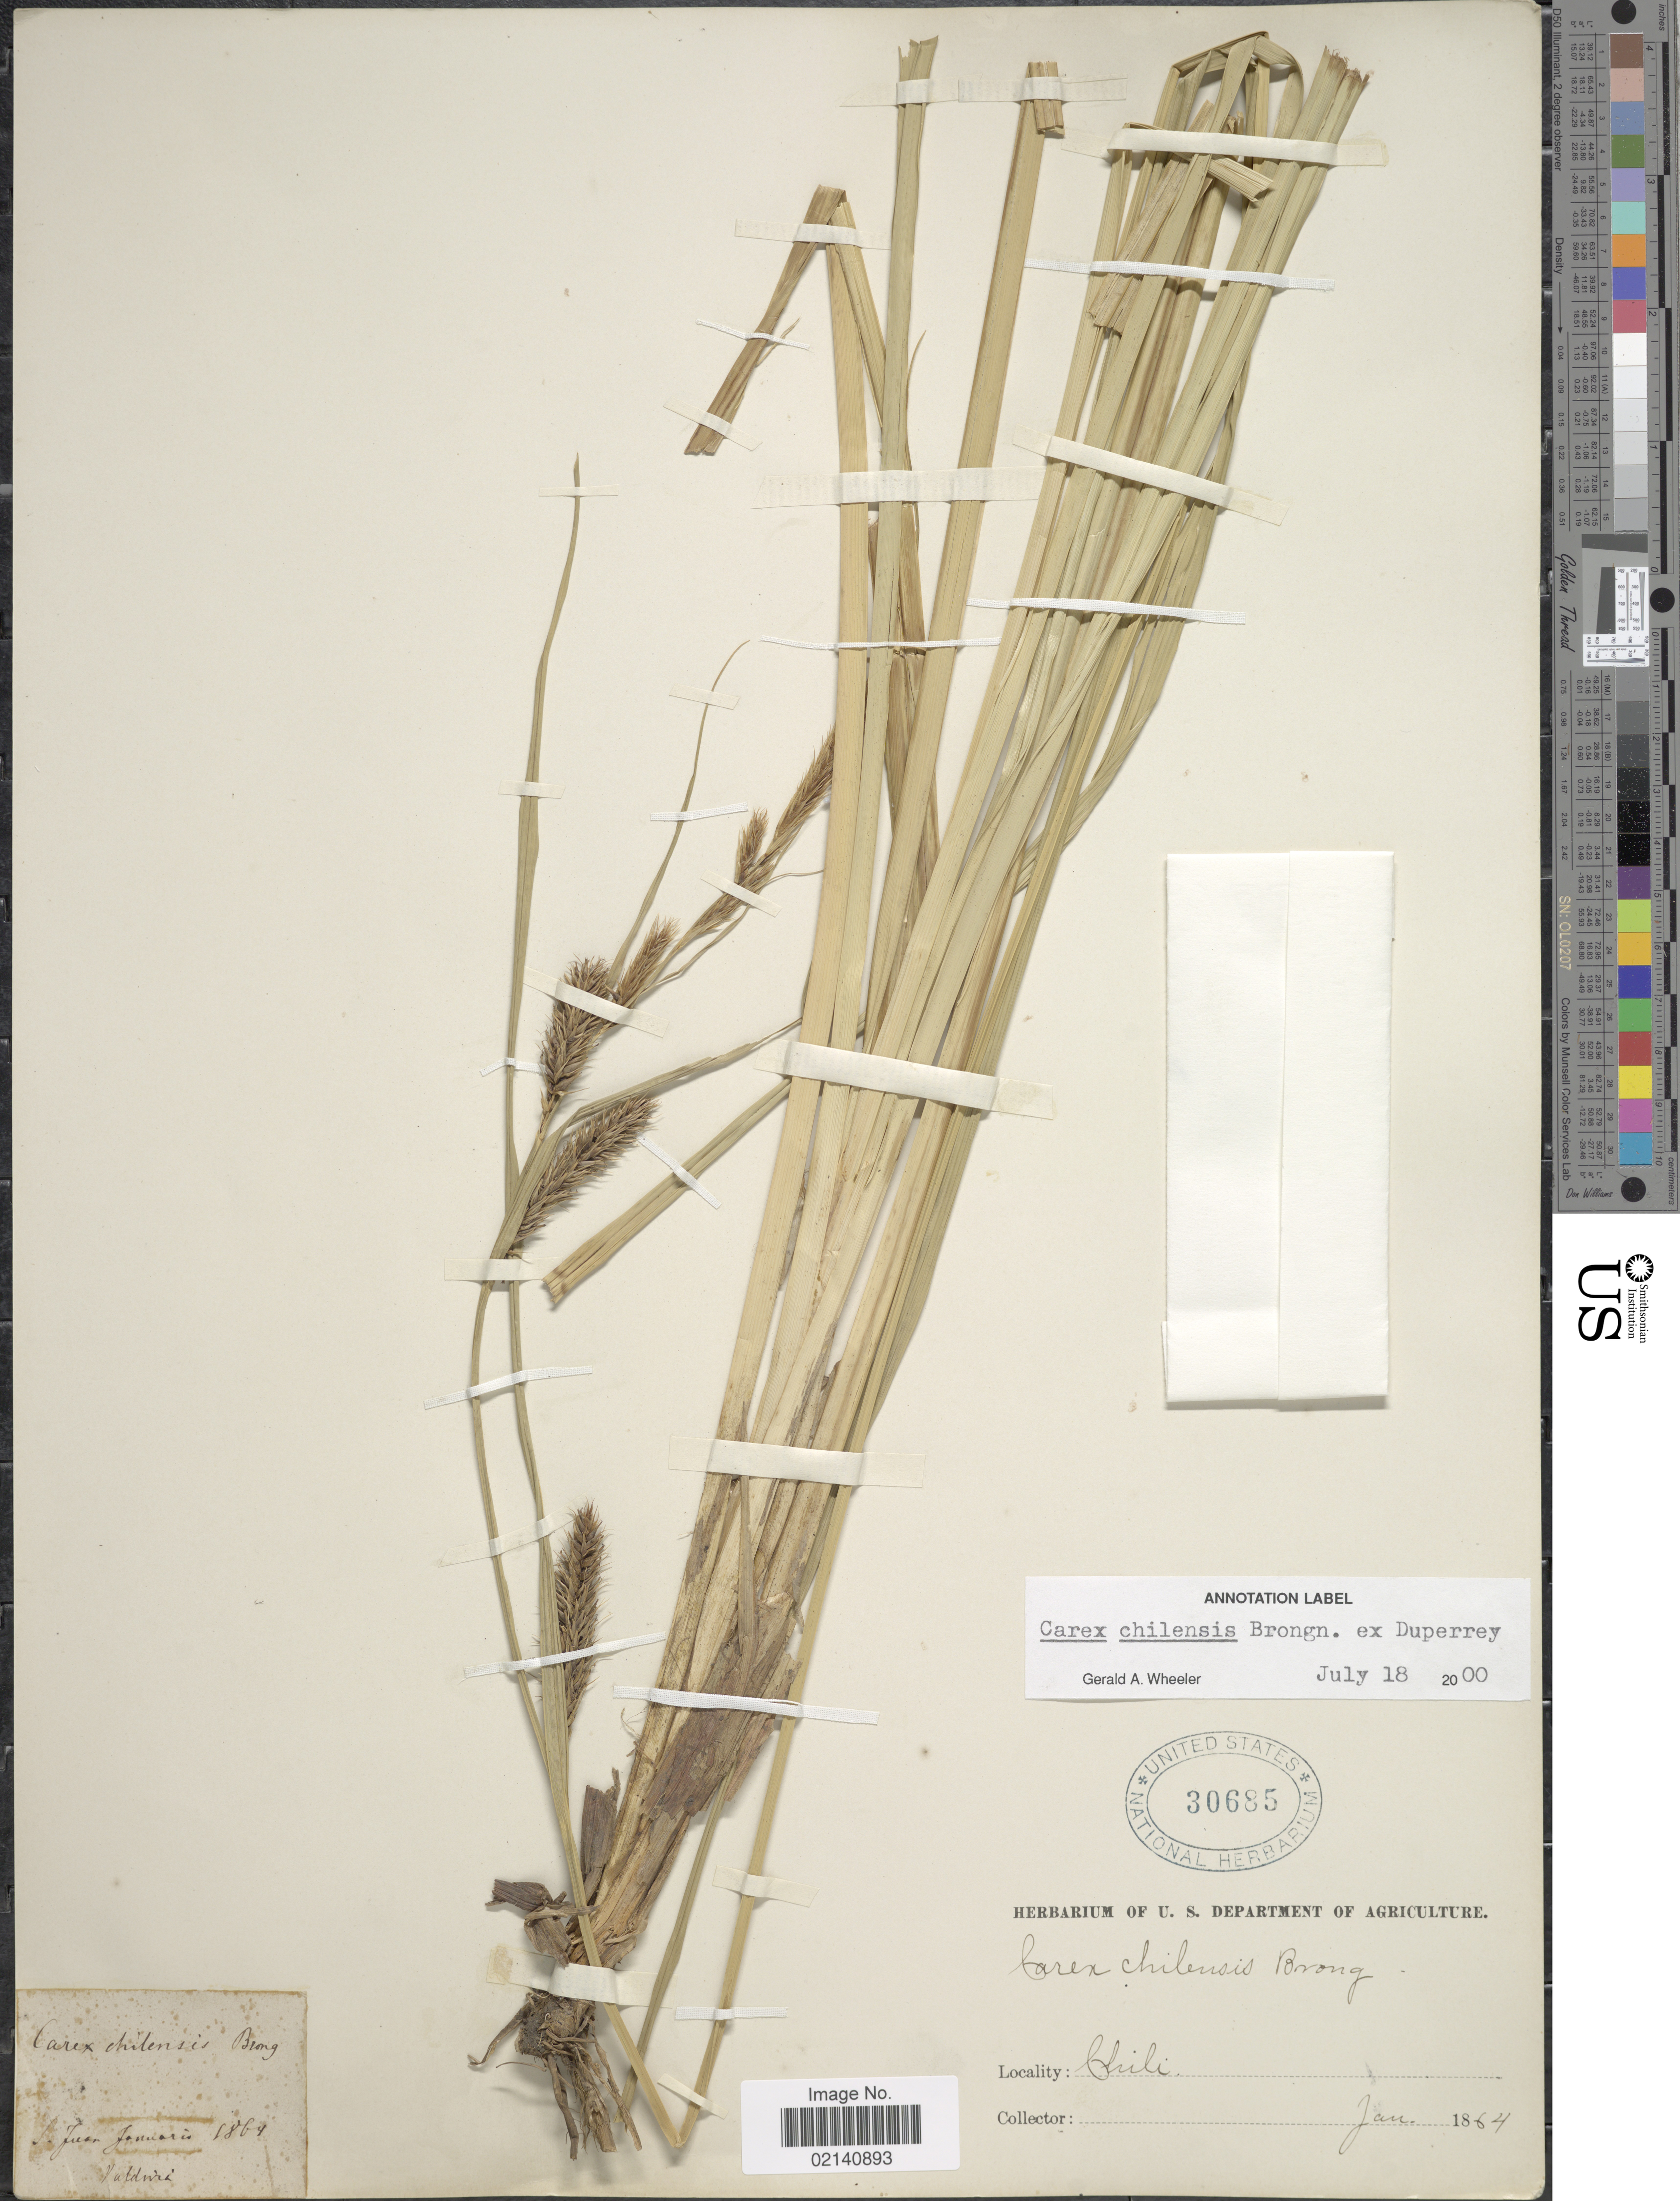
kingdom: Plantae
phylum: Tracheophyta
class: Liliopsida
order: Poales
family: Cyperaceae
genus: Carex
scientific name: Carex chilensis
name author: Brongn.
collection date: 1864-01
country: Chile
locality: S. Juan, Valdivia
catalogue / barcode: US 30685